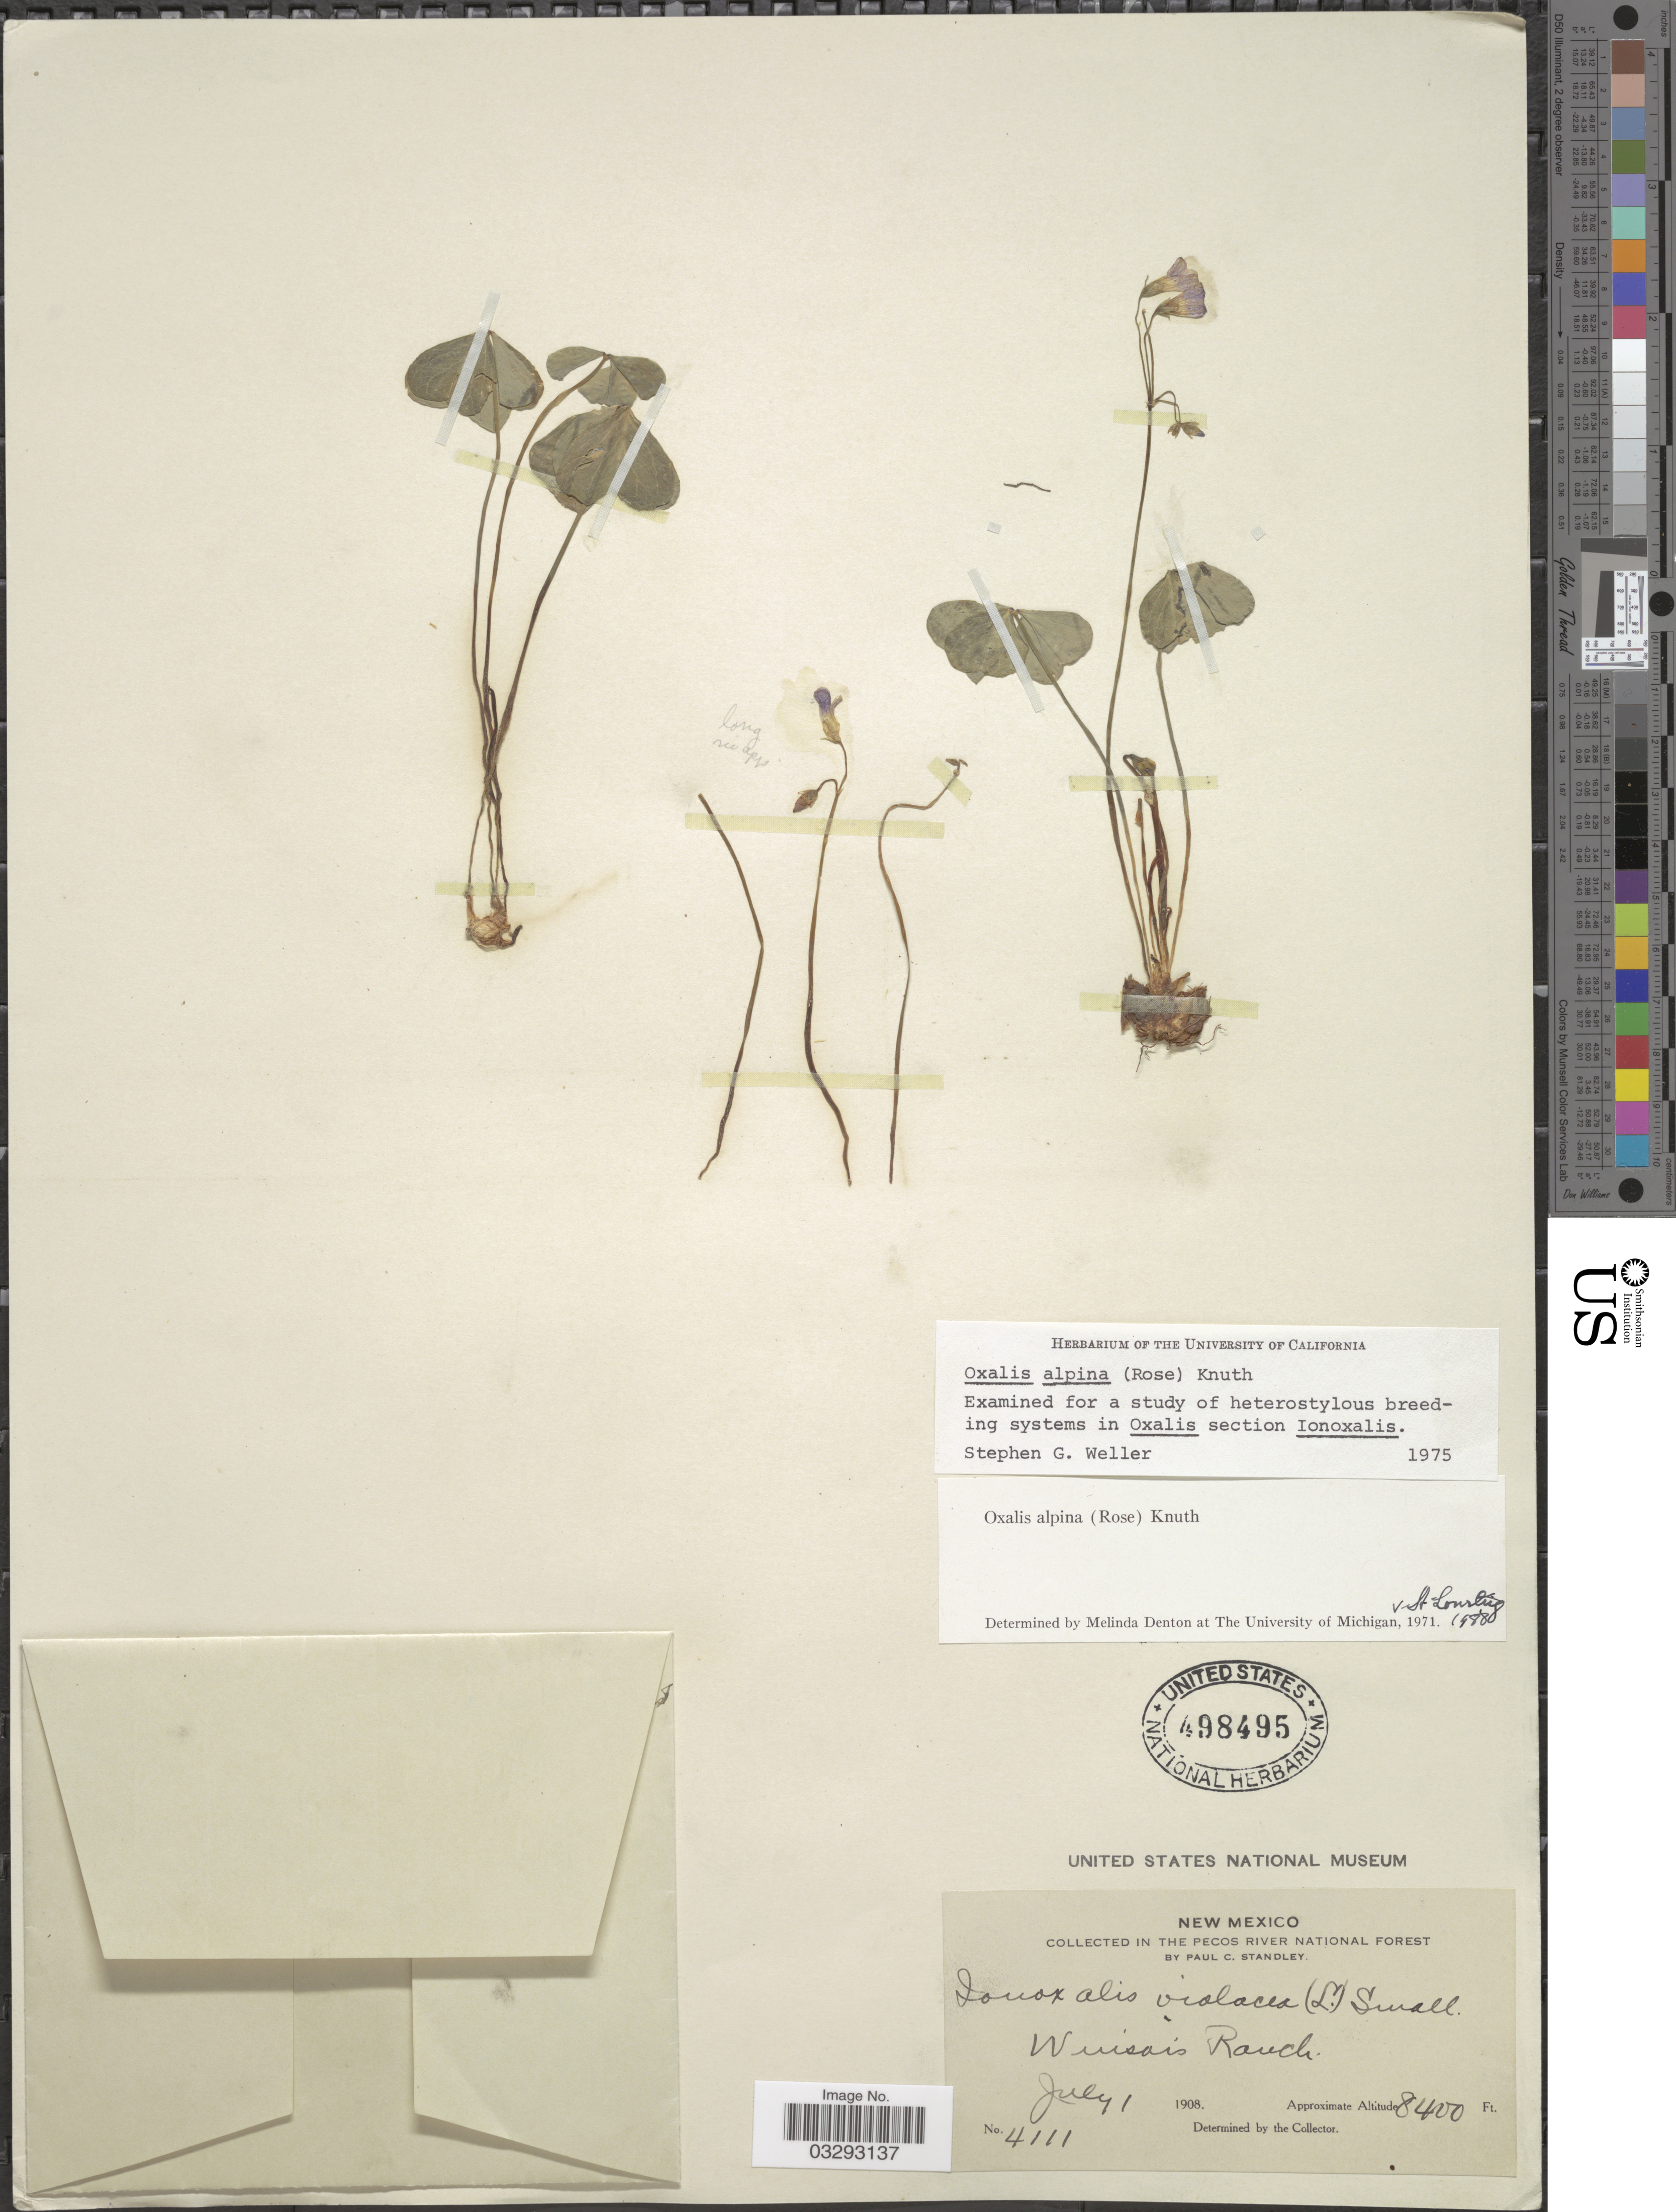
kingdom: Plantae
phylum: Tracheophyta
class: Magnoliopsida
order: Oxalidales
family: Oxalidaceae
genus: Oxalis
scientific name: Oxalis alpina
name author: (Rose) R. Knuth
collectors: P. C. Standley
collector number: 4111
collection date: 1908-07-01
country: United States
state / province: New Mexico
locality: The Pecos River National Forest. Winsor's Ranch.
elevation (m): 2560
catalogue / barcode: US 498495